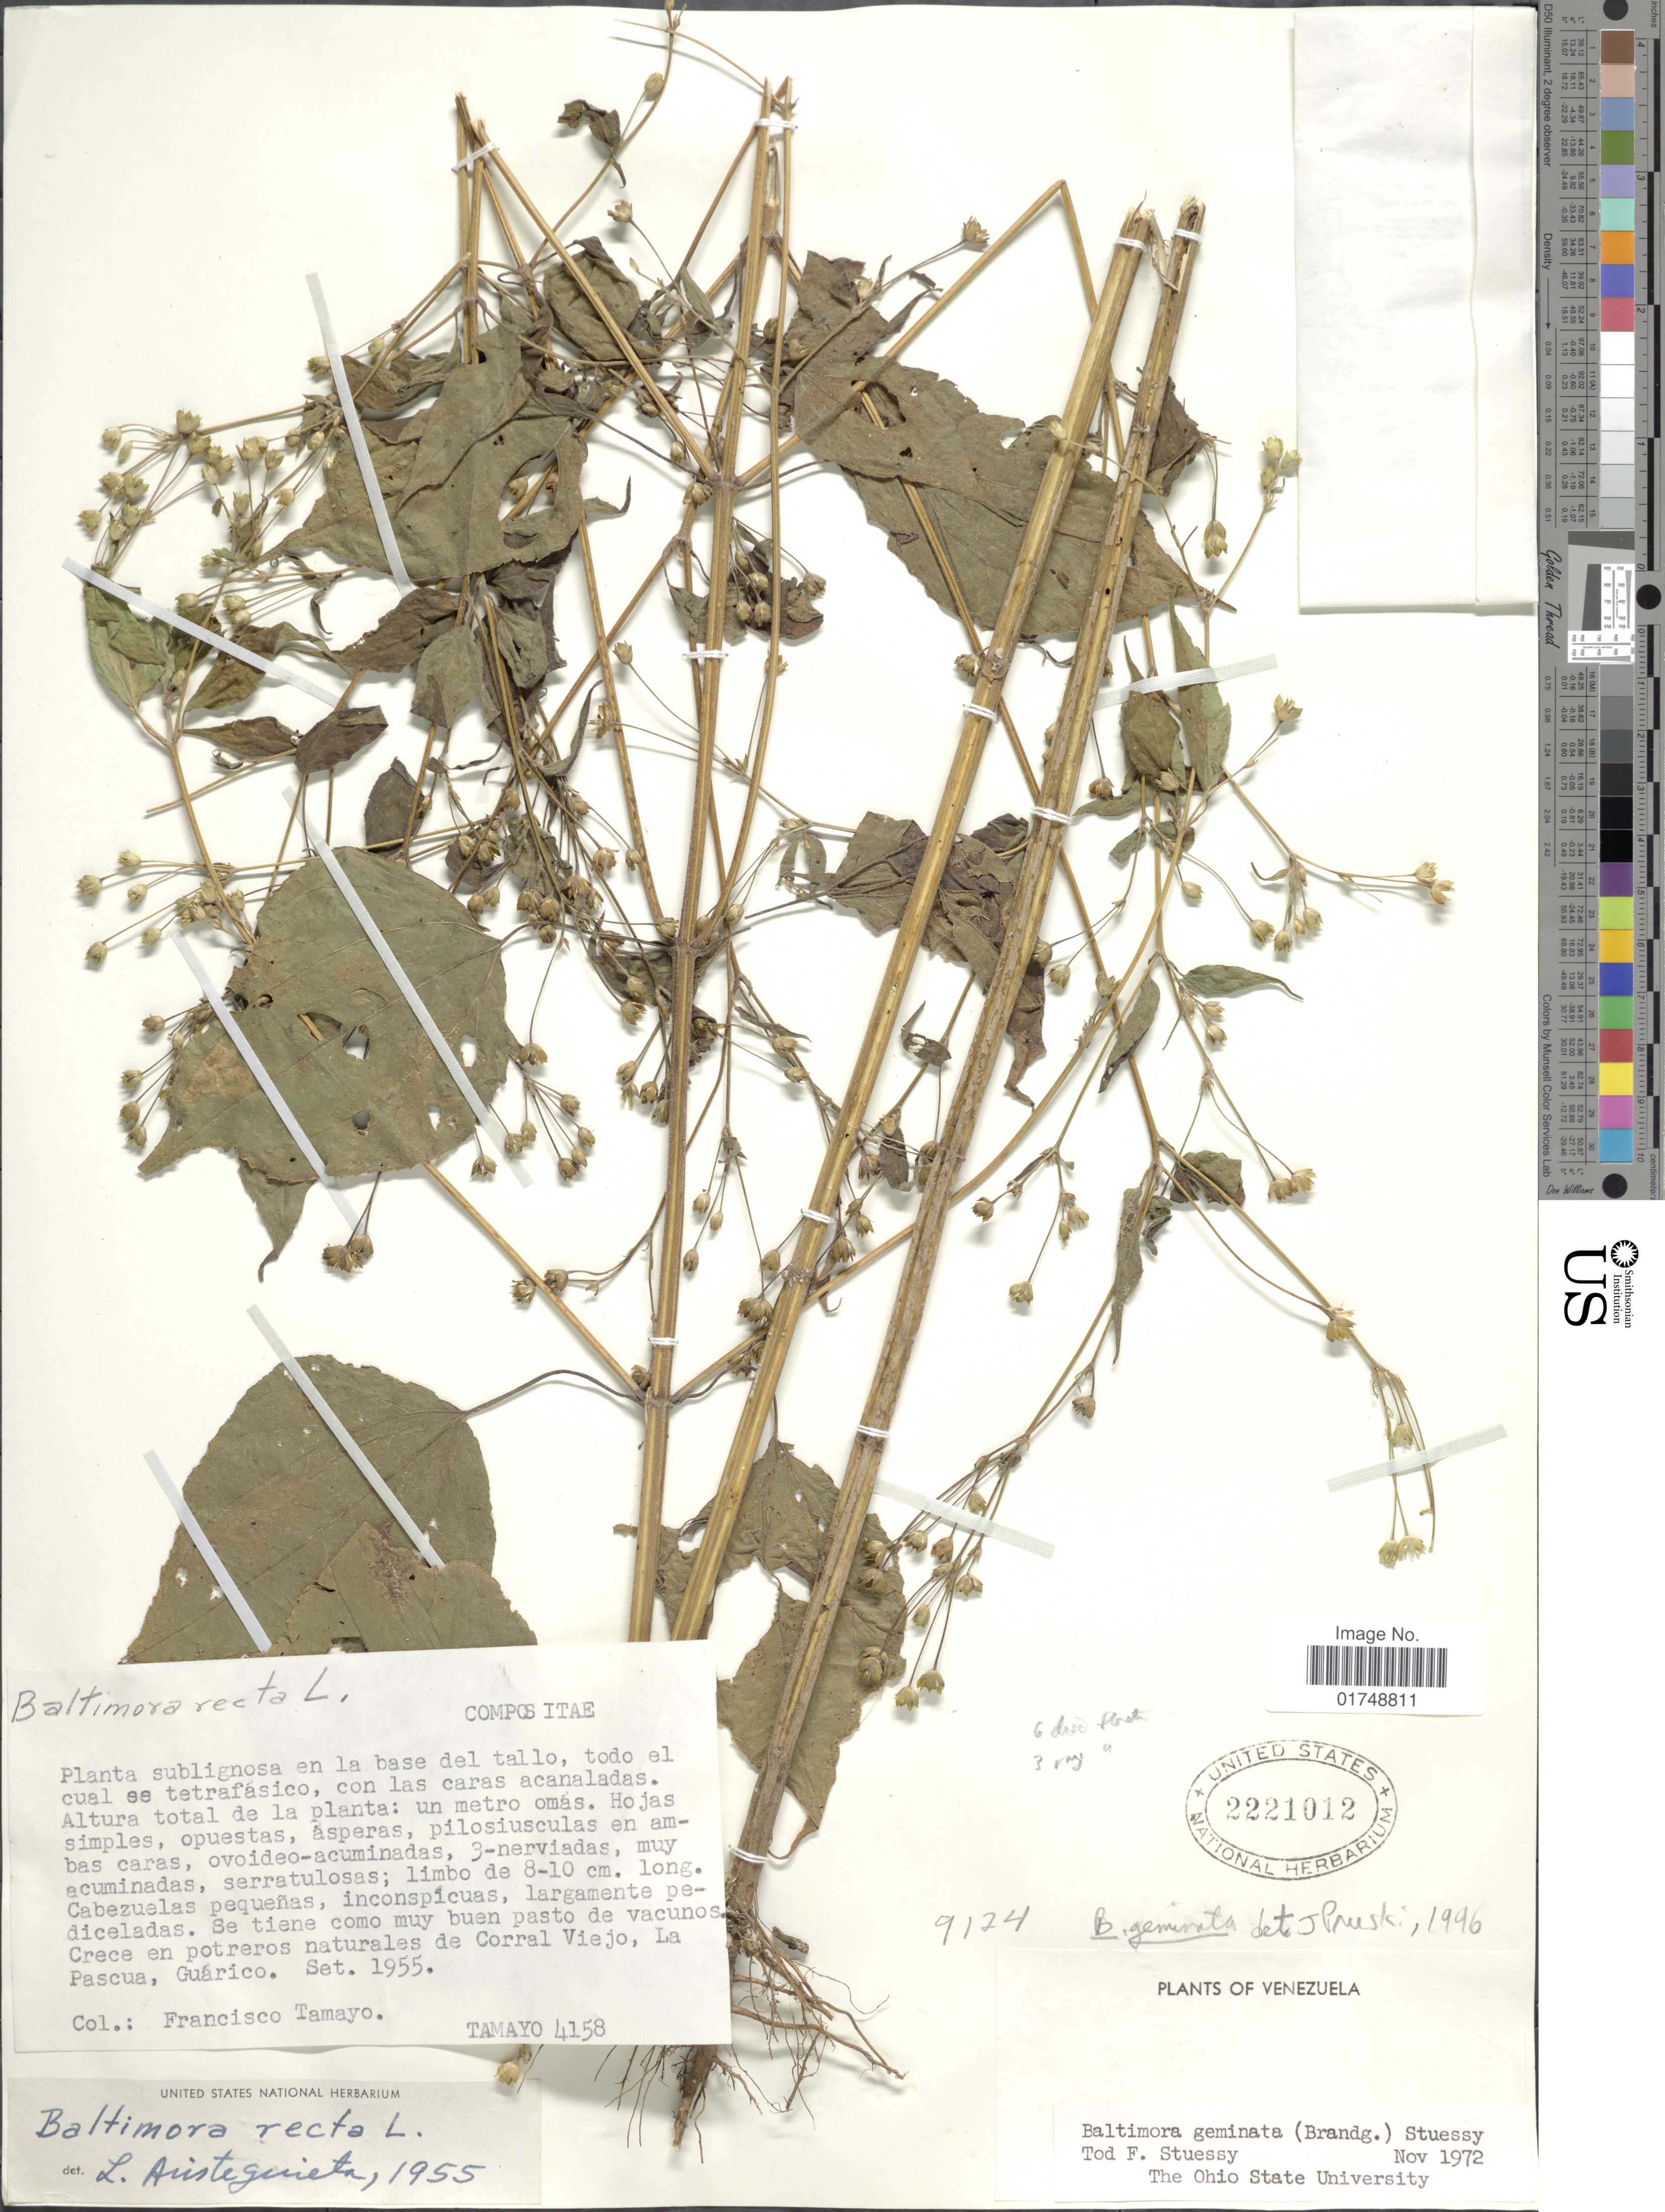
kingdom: Plantae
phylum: Tracheophyta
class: Magnoliopsida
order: Asterales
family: Asteraceae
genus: Baltimora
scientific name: Baltimora geminata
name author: (Brandegee) Stuessy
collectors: F. Tamayo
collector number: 4158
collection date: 1955-09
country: Venezuela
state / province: Guárico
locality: Crece en potreros naturales de Corral Viejo, La Pascua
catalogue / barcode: US 2221012